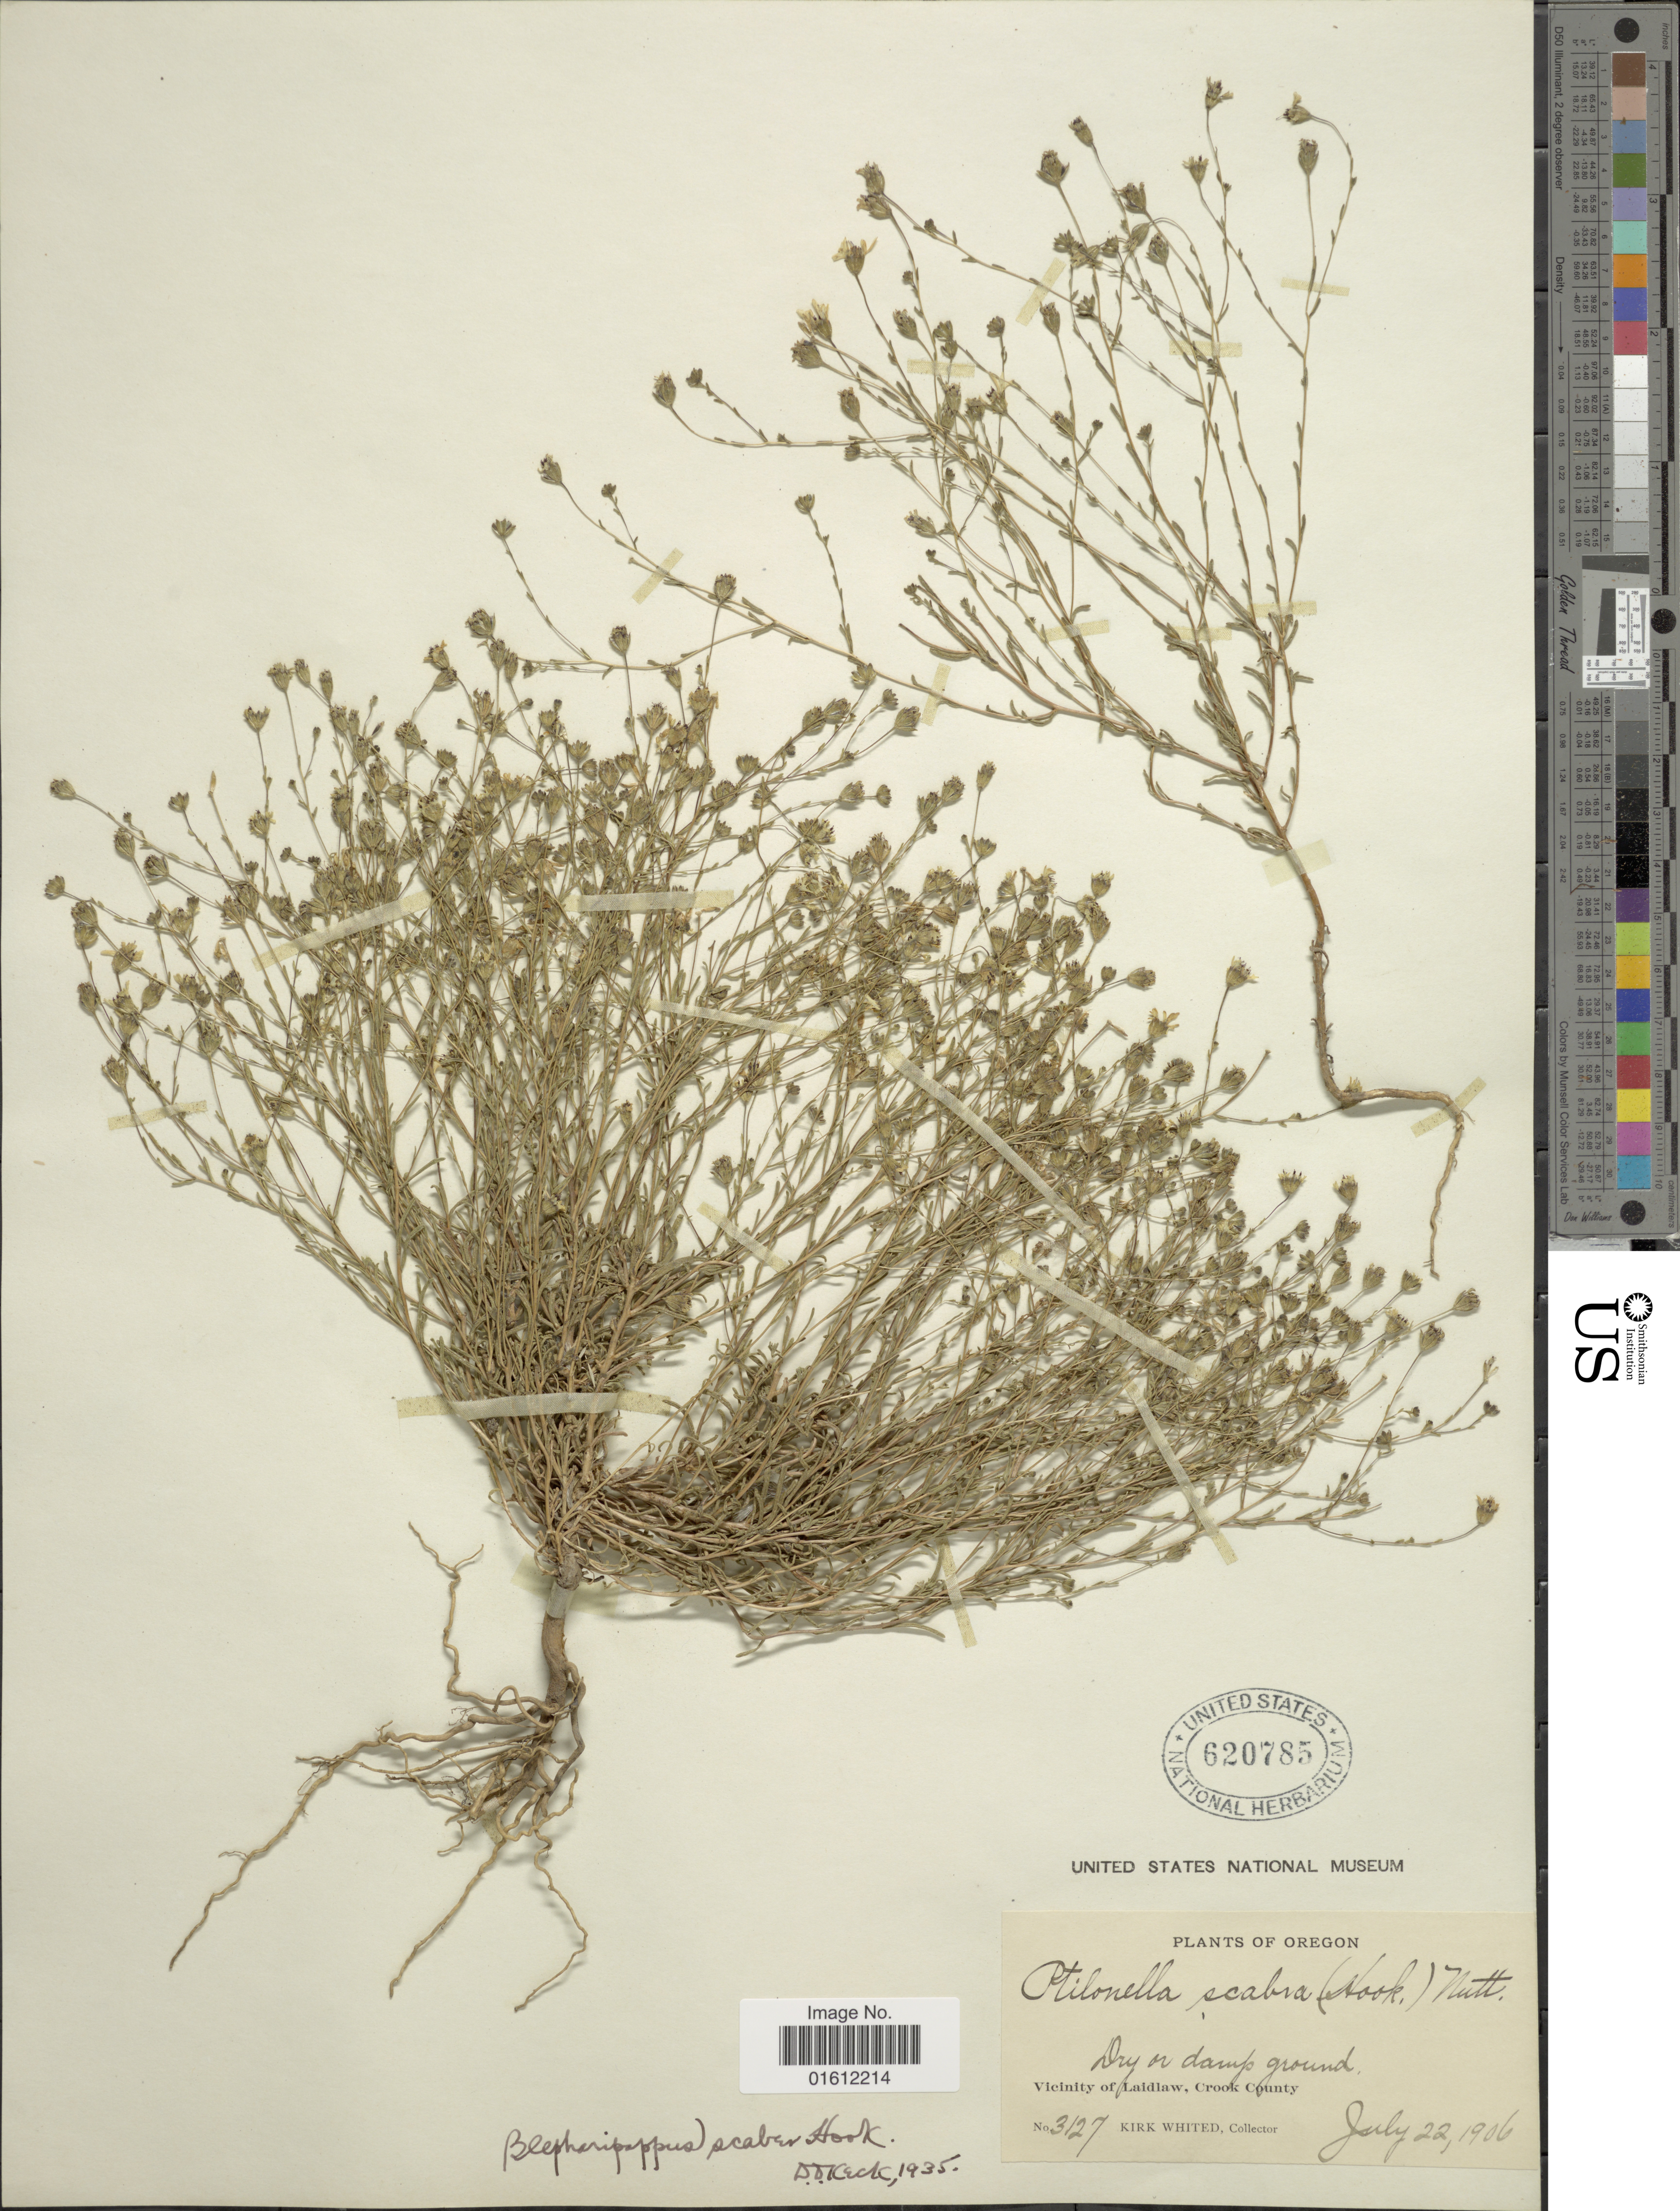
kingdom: Plantae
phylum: Tracheophyta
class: Magnoliopsida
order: Asterales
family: Asteraceae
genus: Blepharipappus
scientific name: Blepharipappus scaber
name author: Hook.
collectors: K. Whited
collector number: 3127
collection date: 1906-07-22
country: United States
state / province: Oregon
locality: Vicinity of Laidlaw, Crook County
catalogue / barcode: US 620785